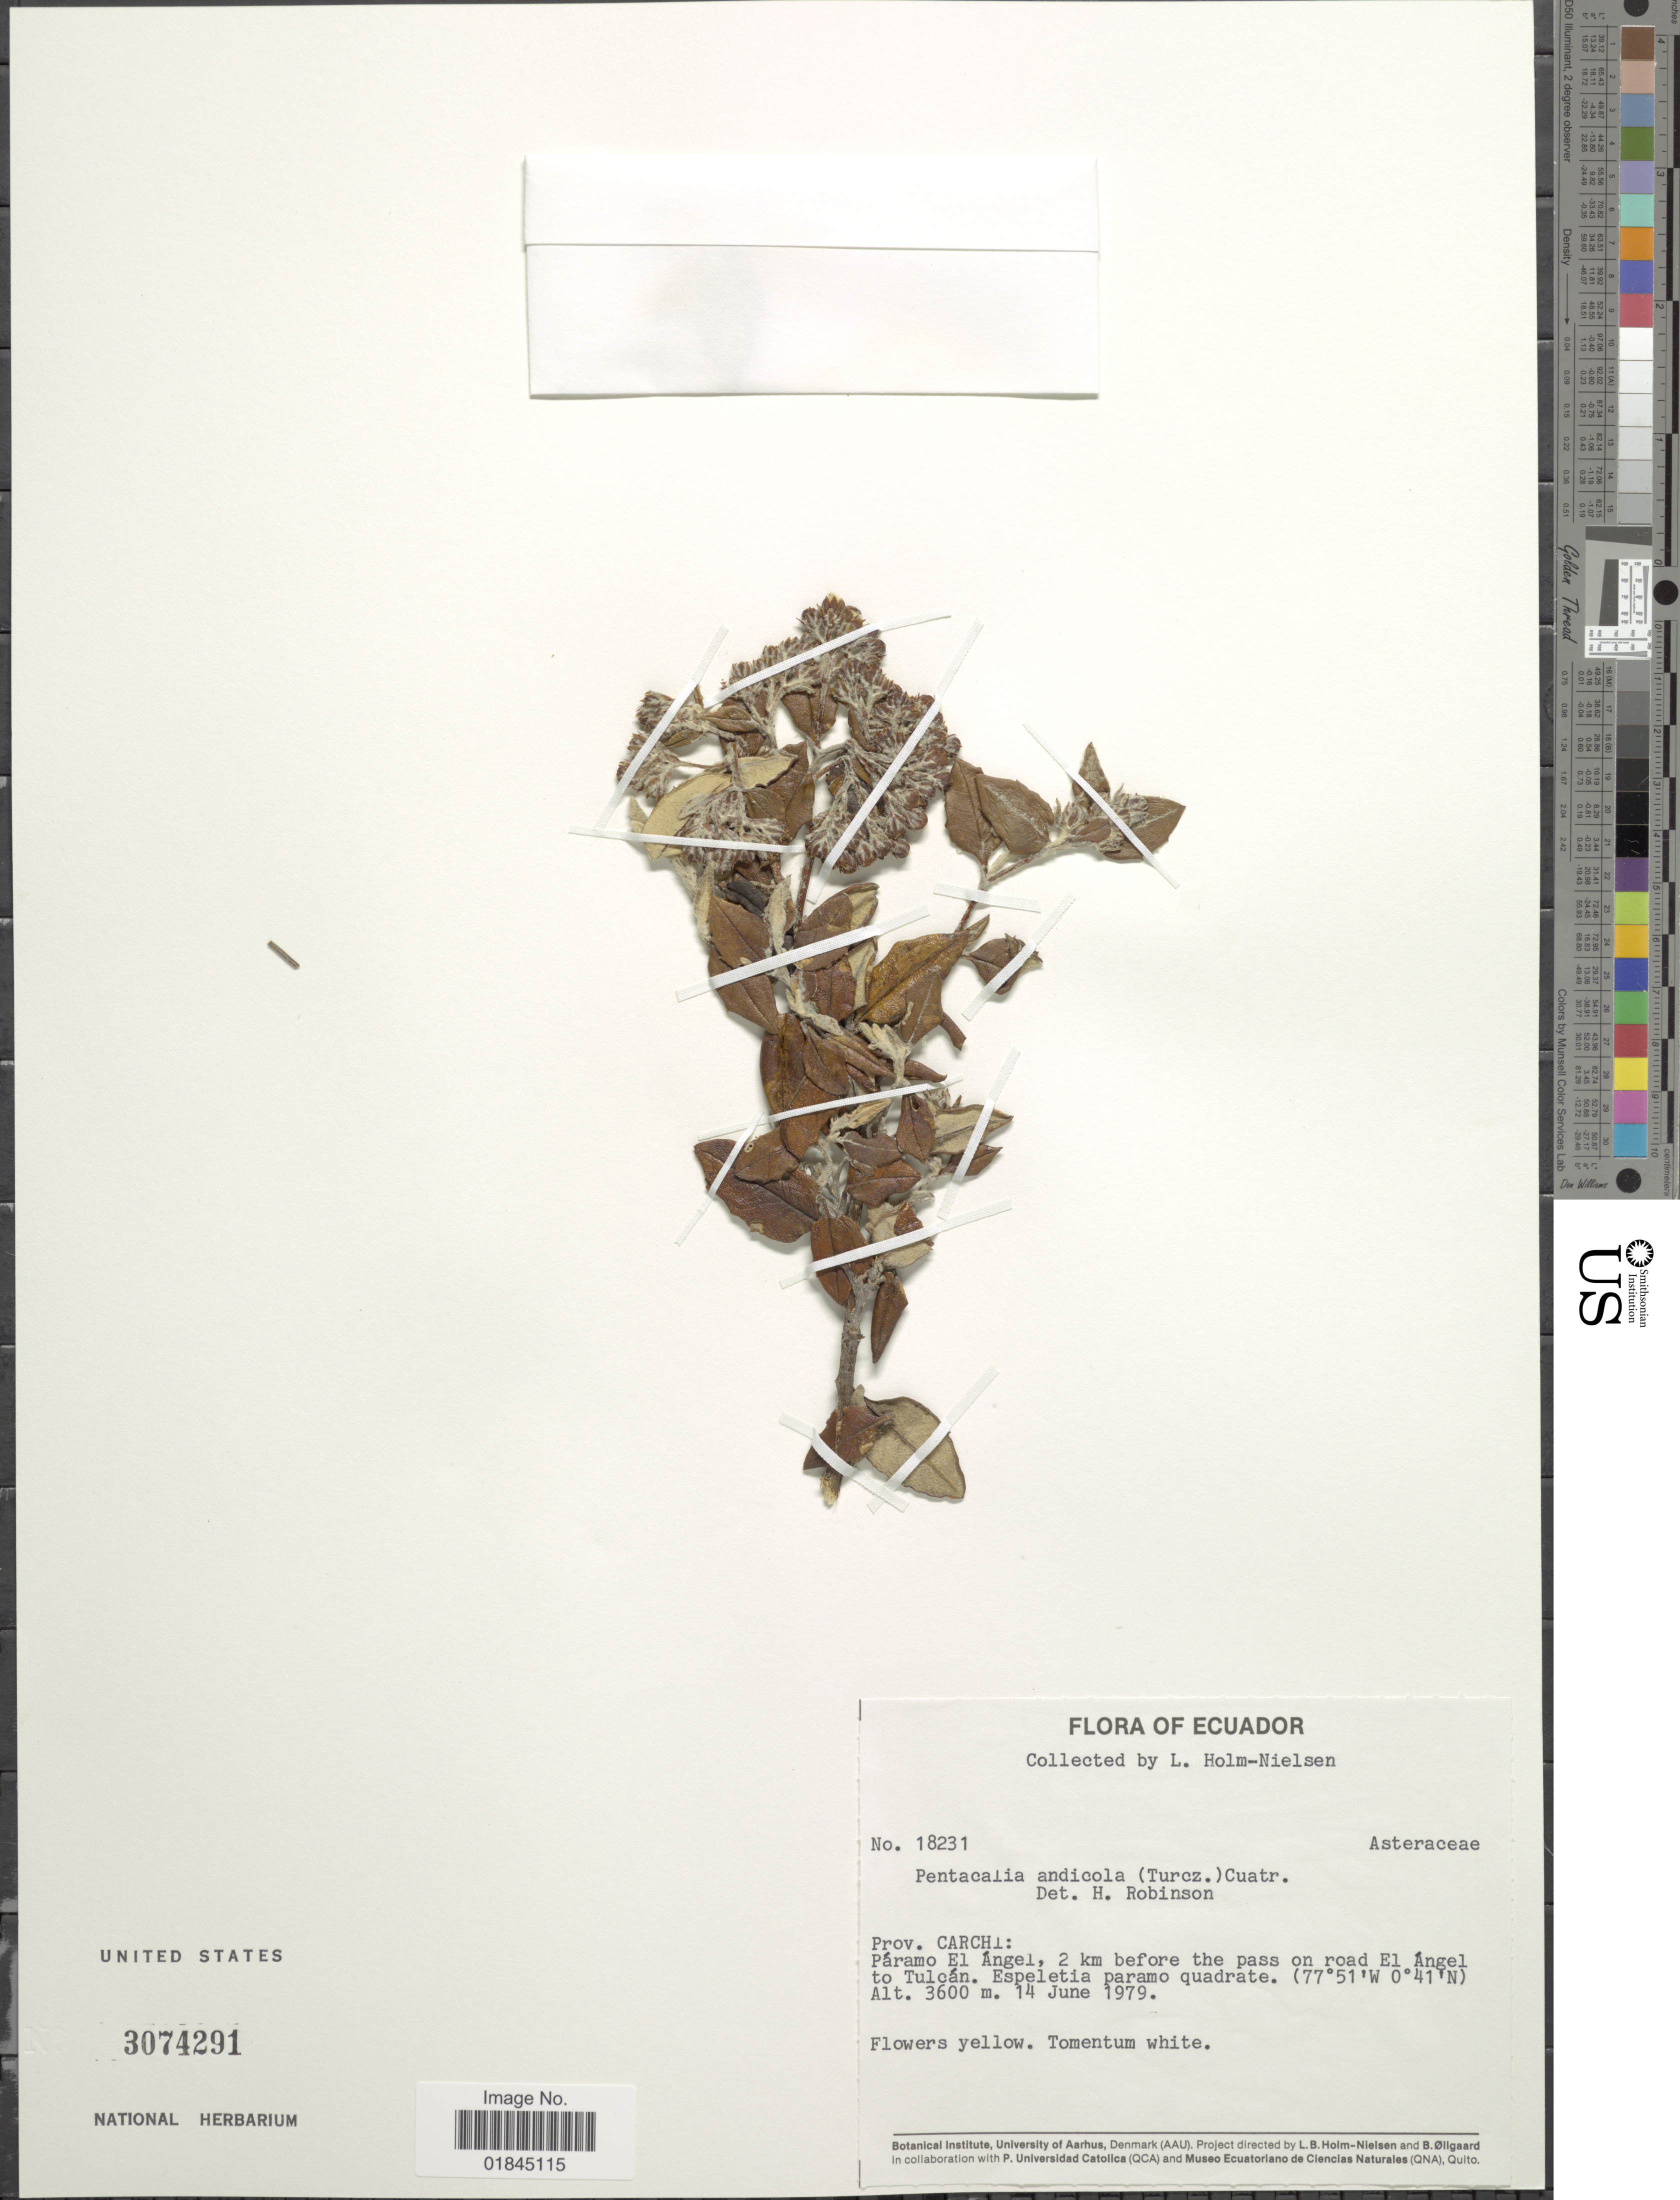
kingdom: Plantae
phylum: Tracheophyta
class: Magnoliopsida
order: Asterales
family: Asteraceae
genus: Pentacalia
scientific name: Pentacalia andicola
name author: (Turcz.) Cuatrec.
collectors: L. B. Holm-Nielsen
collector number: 18231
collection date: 1979-06-14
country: Ecuador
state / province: Carchi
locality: Paramo El Angel, 2 km before the Pass on road El Angel to Tulcan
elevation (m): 3600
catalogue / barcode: US 3074291